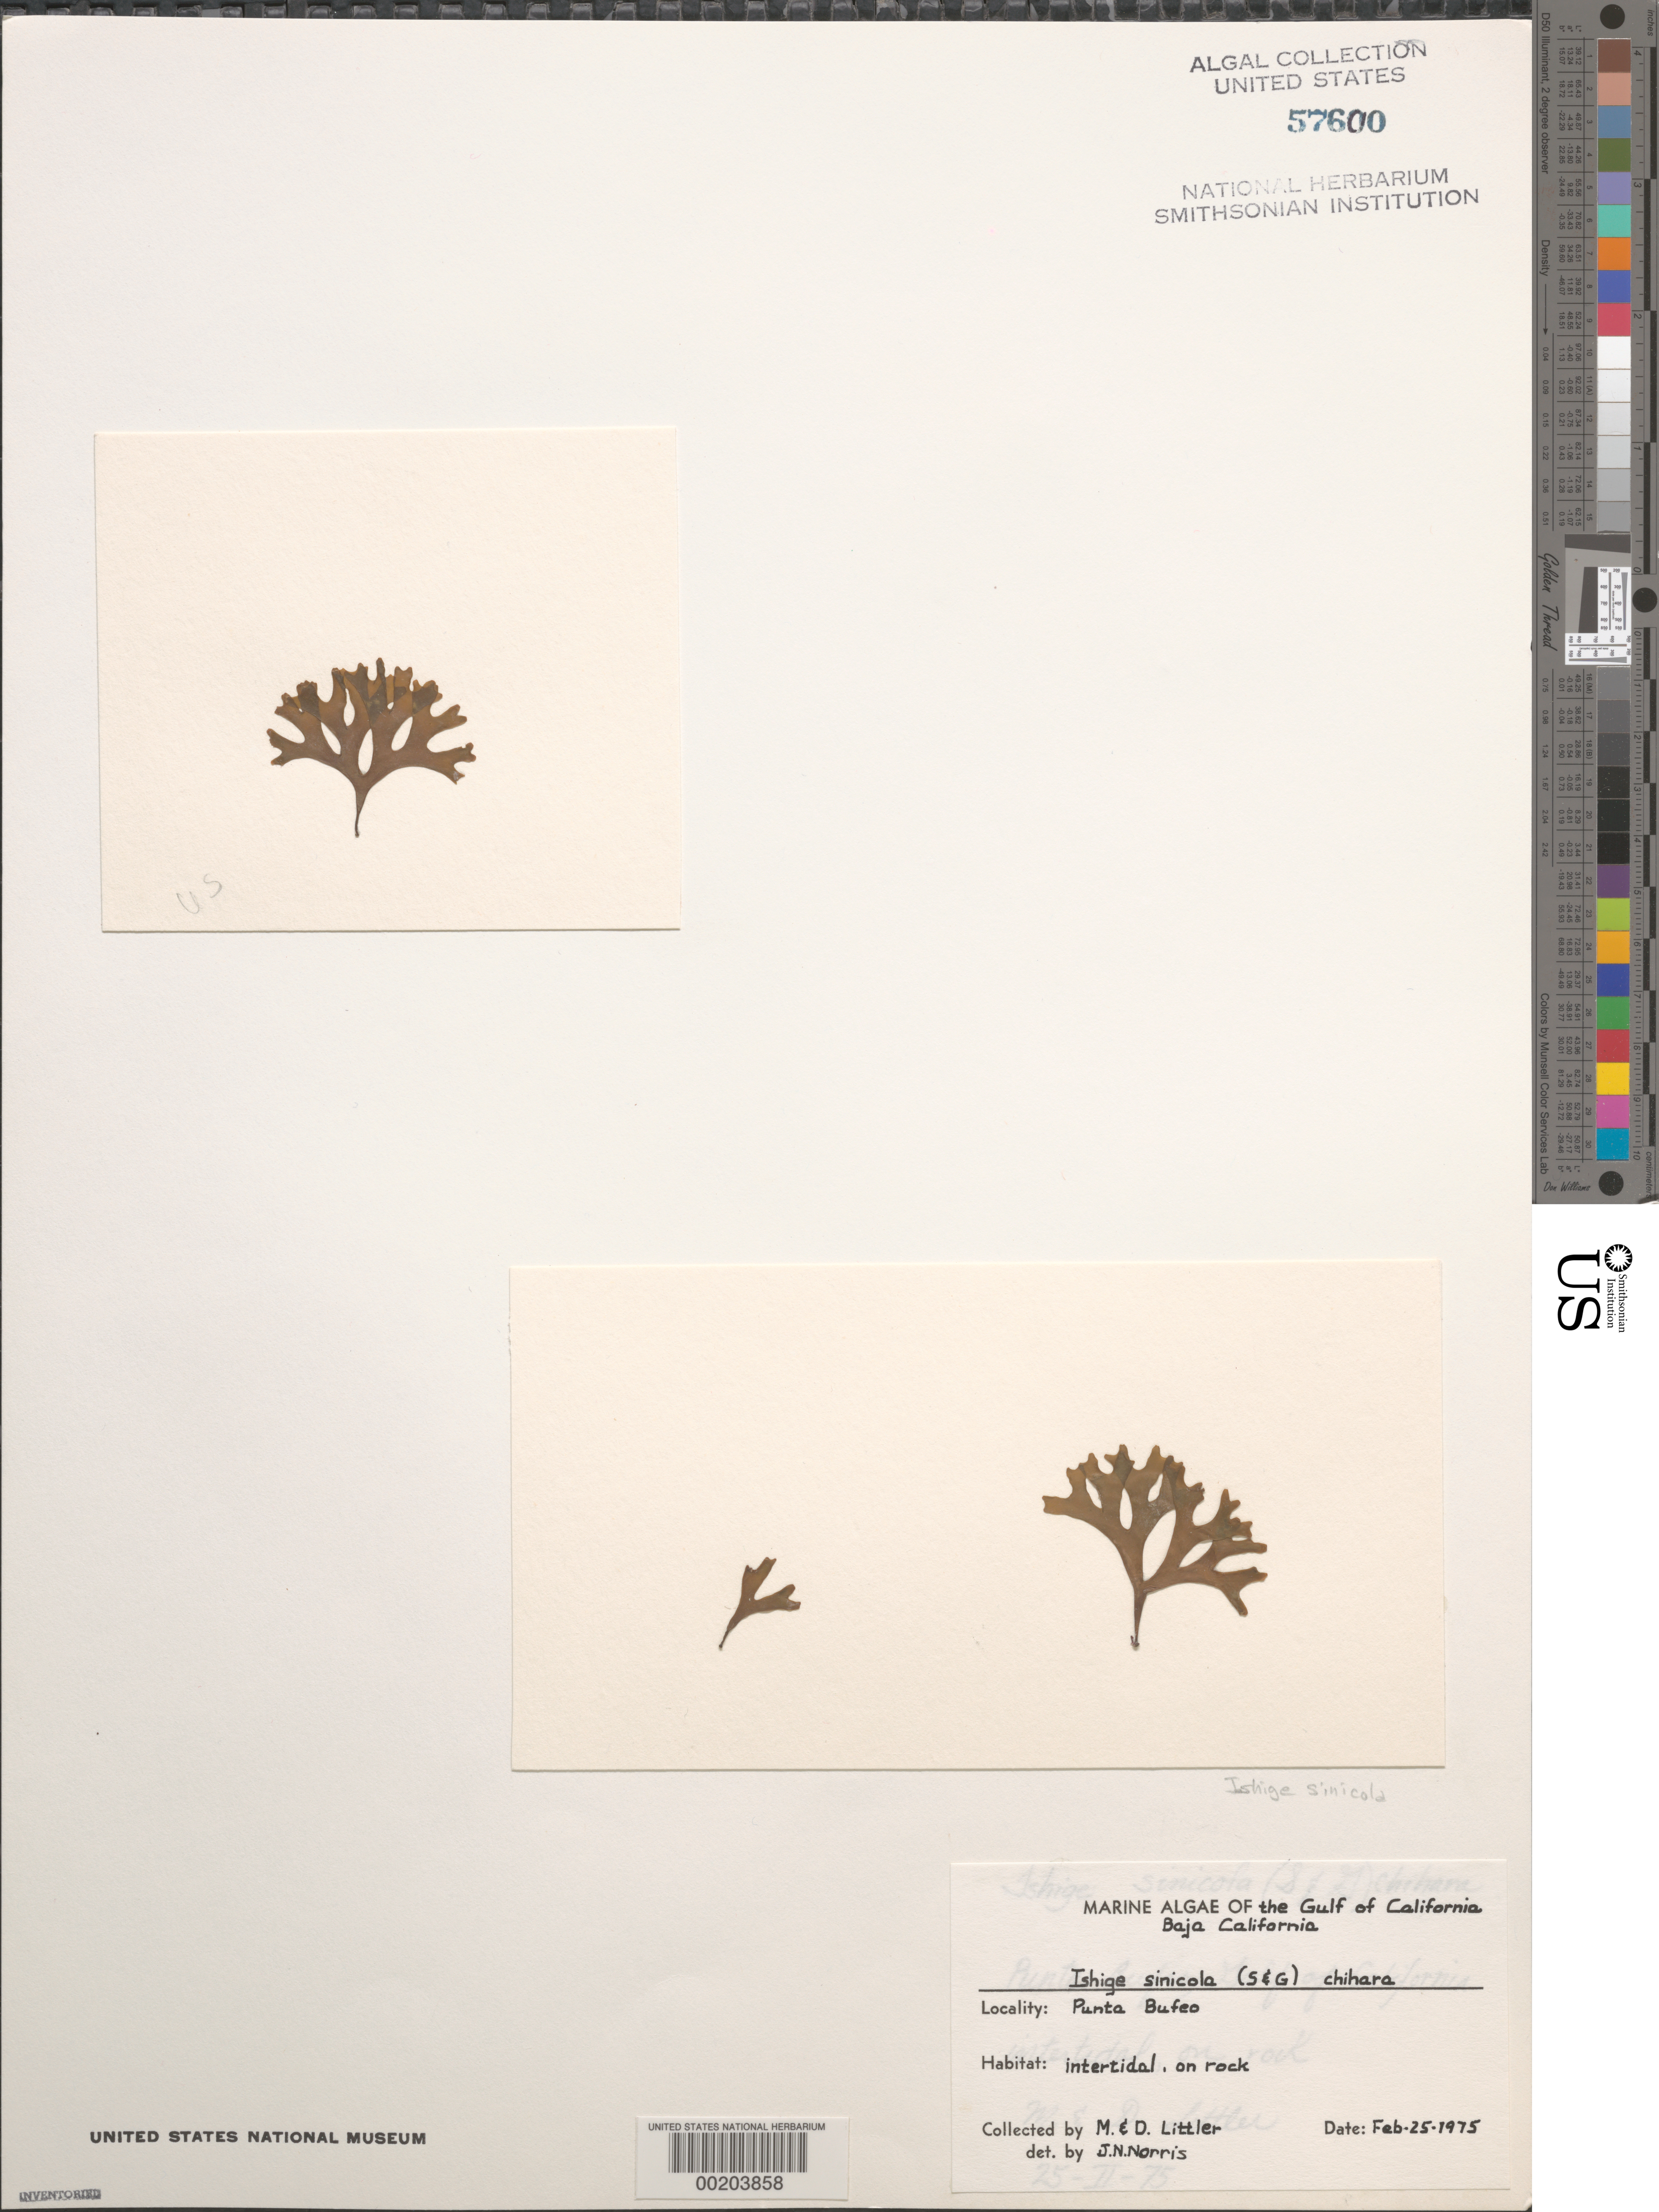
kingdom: Chromista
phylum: Ochrophyta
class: Phaeophyceae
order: Ishigeales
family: Ishigeaceae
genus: Ishige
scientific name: Ishige sinicola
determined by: Norris, James N.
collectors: M. M. Littler & D. S. Littler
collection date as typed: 25 Feb 1975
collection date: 1975-02-25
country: Mexico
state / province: Baja California Norte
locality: Punta Bufeo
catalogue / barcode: US 57600